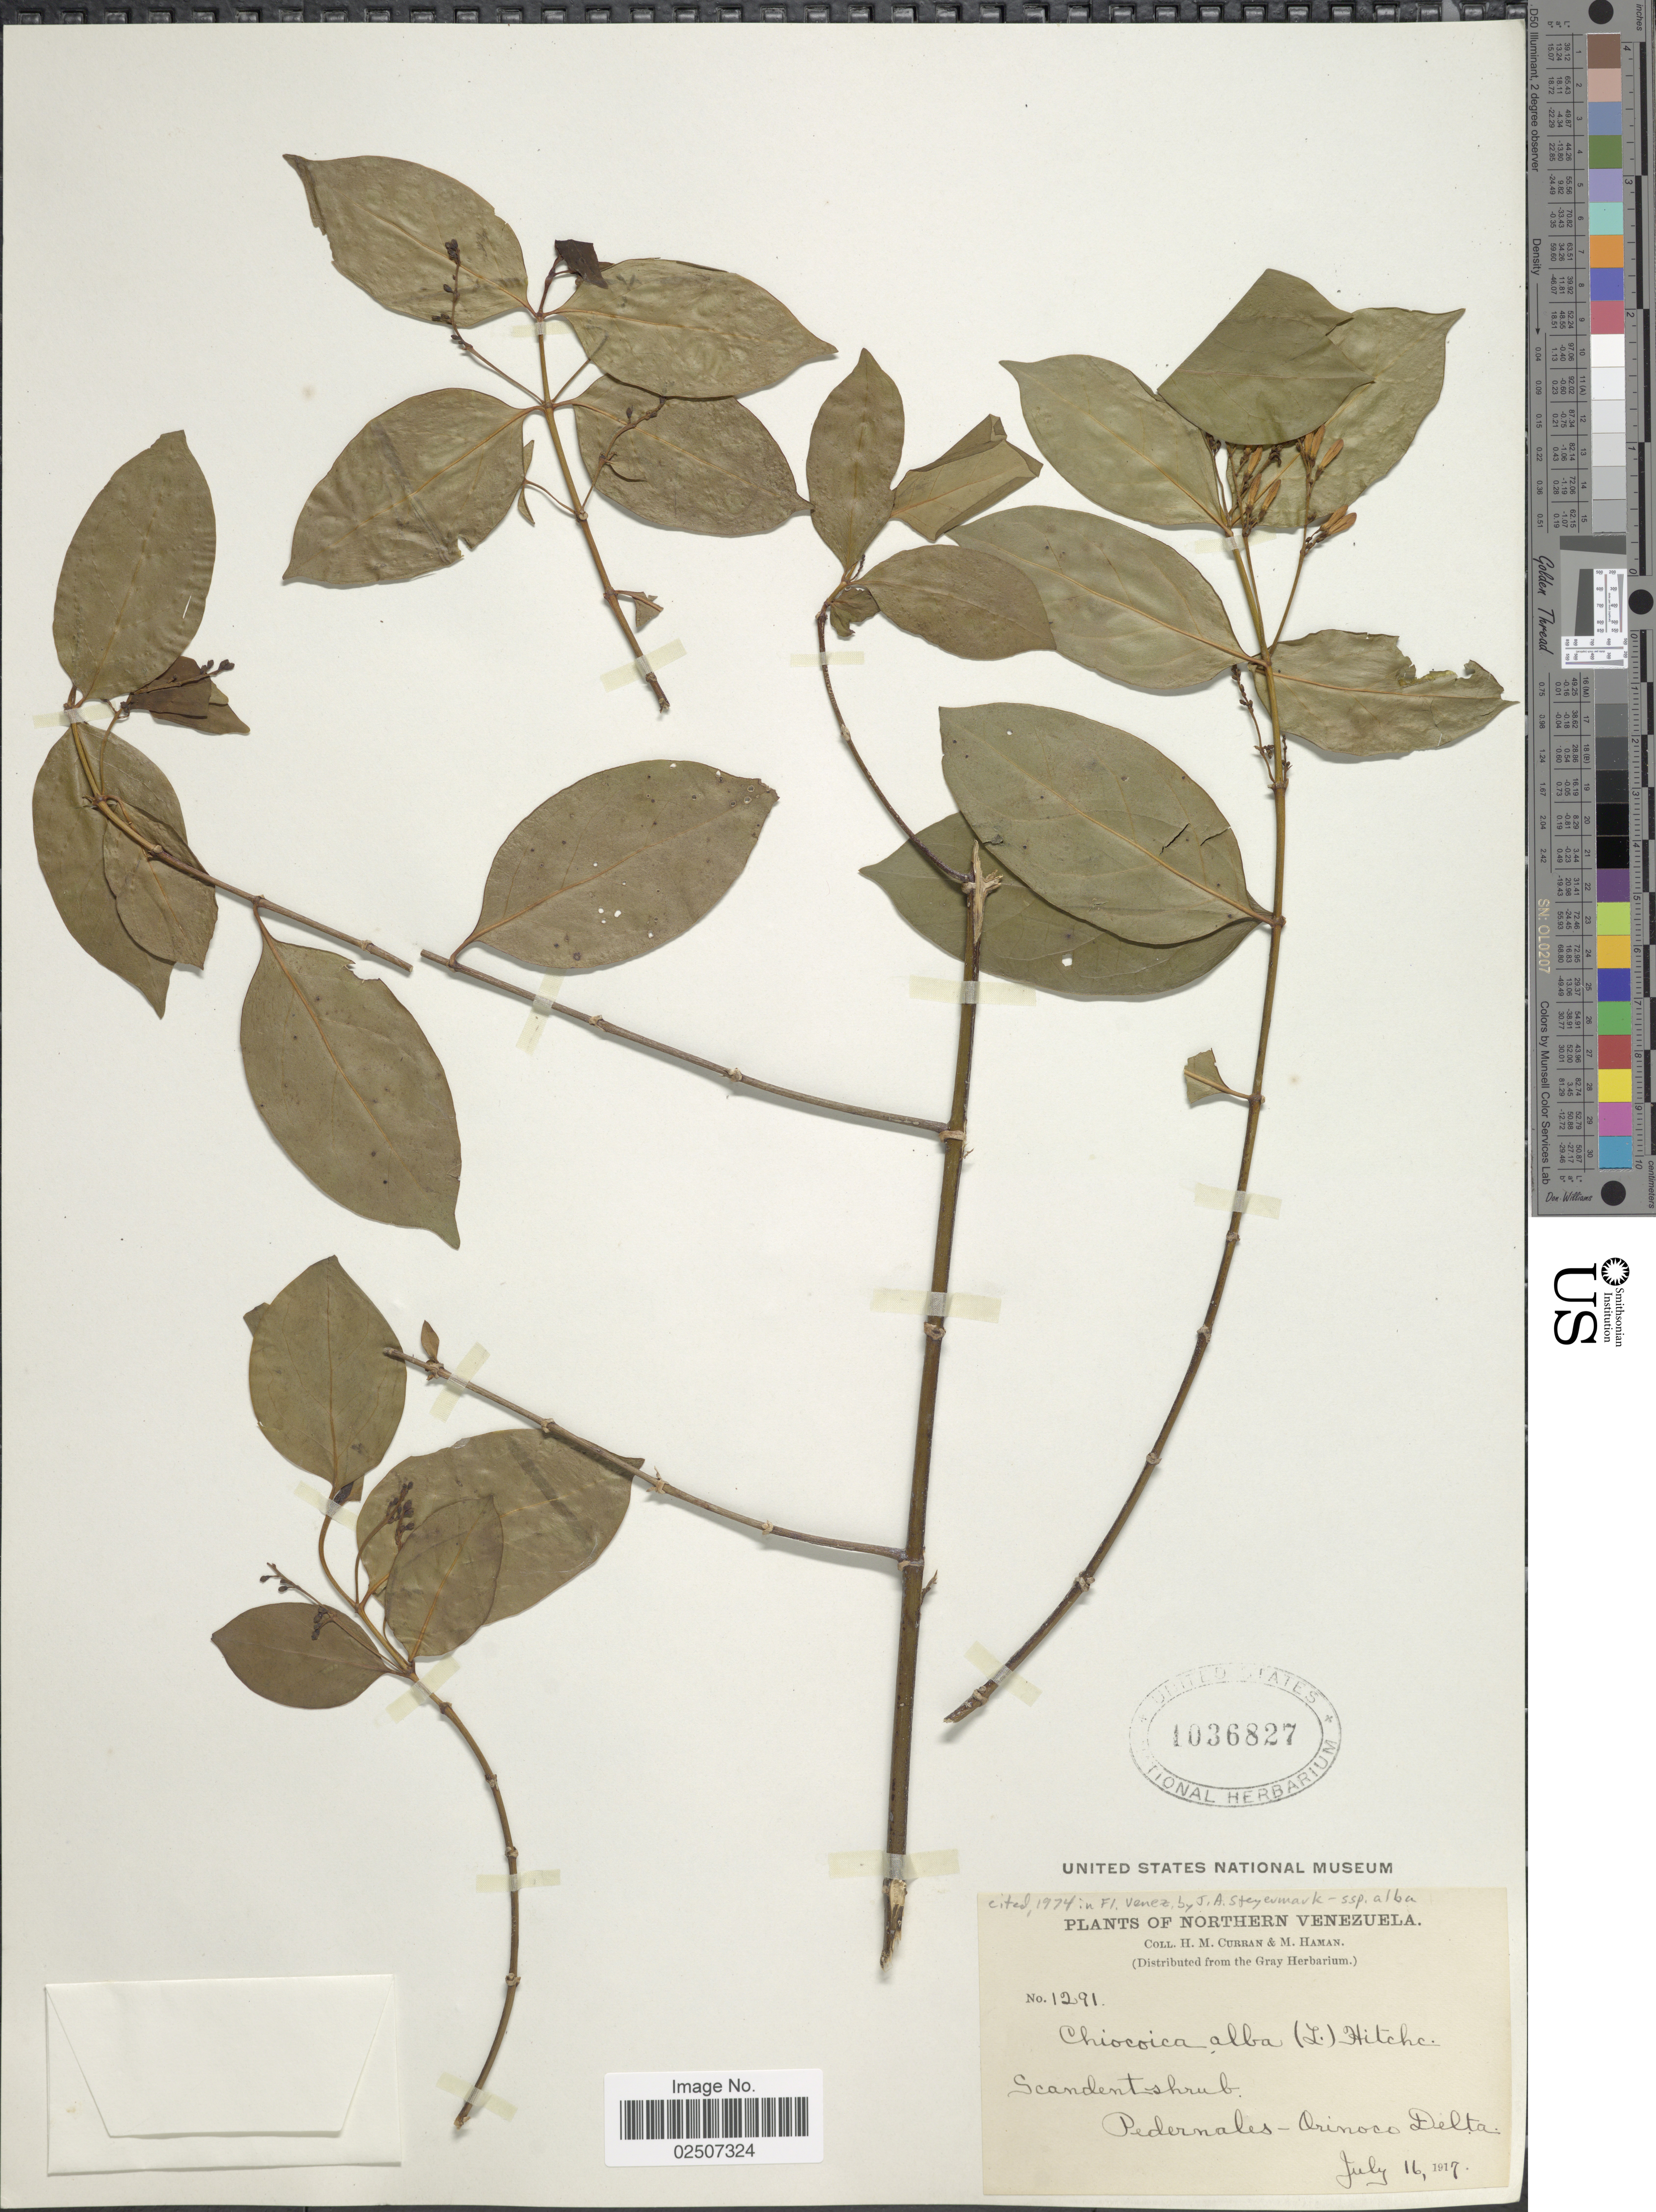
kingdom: Plantae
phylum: Tracheophyta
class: Magnoliopsida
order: Gentianales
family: Rubiaceae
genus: Chiococca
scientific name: Chiococca alba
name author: (L.) Hitchc.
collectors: H. M. Curran & M. Haman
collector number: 1291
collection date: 1917-07-16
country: Venezuela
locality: Northern Venezuela. Pedernales - Orinoco Delta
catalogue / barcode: US 1036827